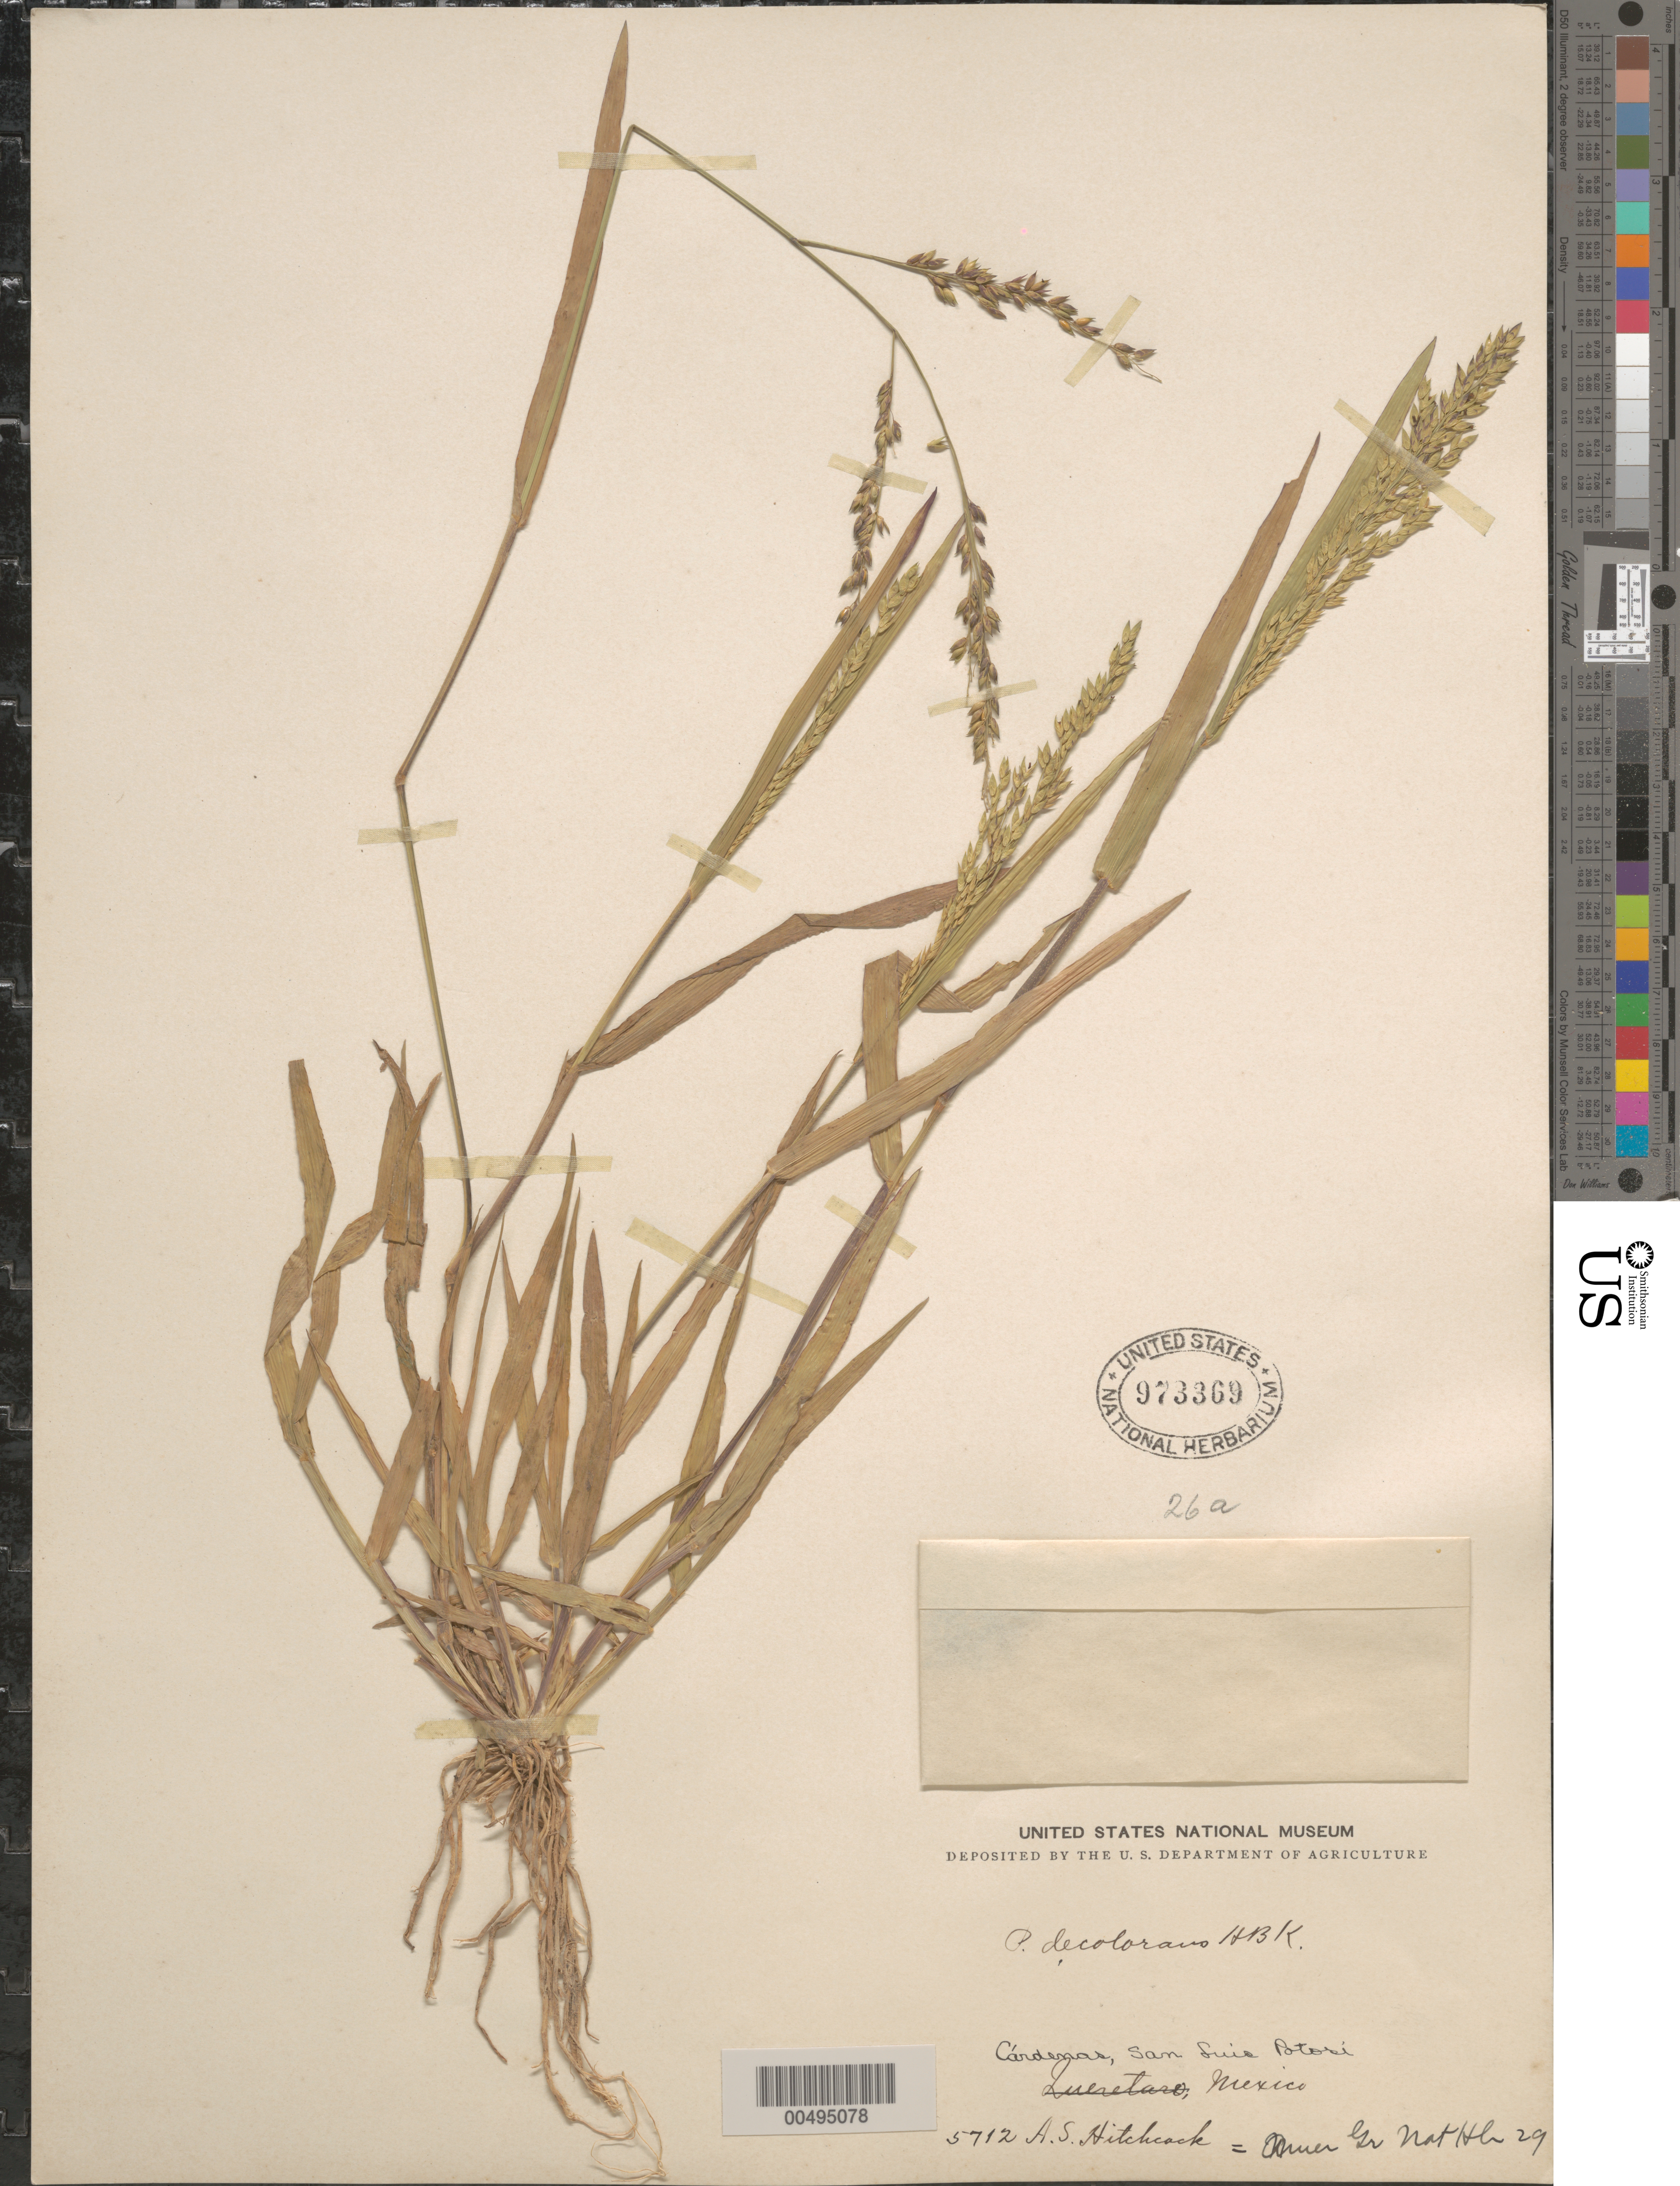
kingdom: Plantae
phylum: Tracheophyta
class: Liliopsida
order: Poales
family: Poaceae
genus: Panicum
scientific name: Panicum decolorans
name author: Kunth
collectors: A. S. Hitchcock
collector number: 5712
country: Mexico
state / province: San Luis Potosi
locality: C rdenas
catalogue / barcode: US 973369